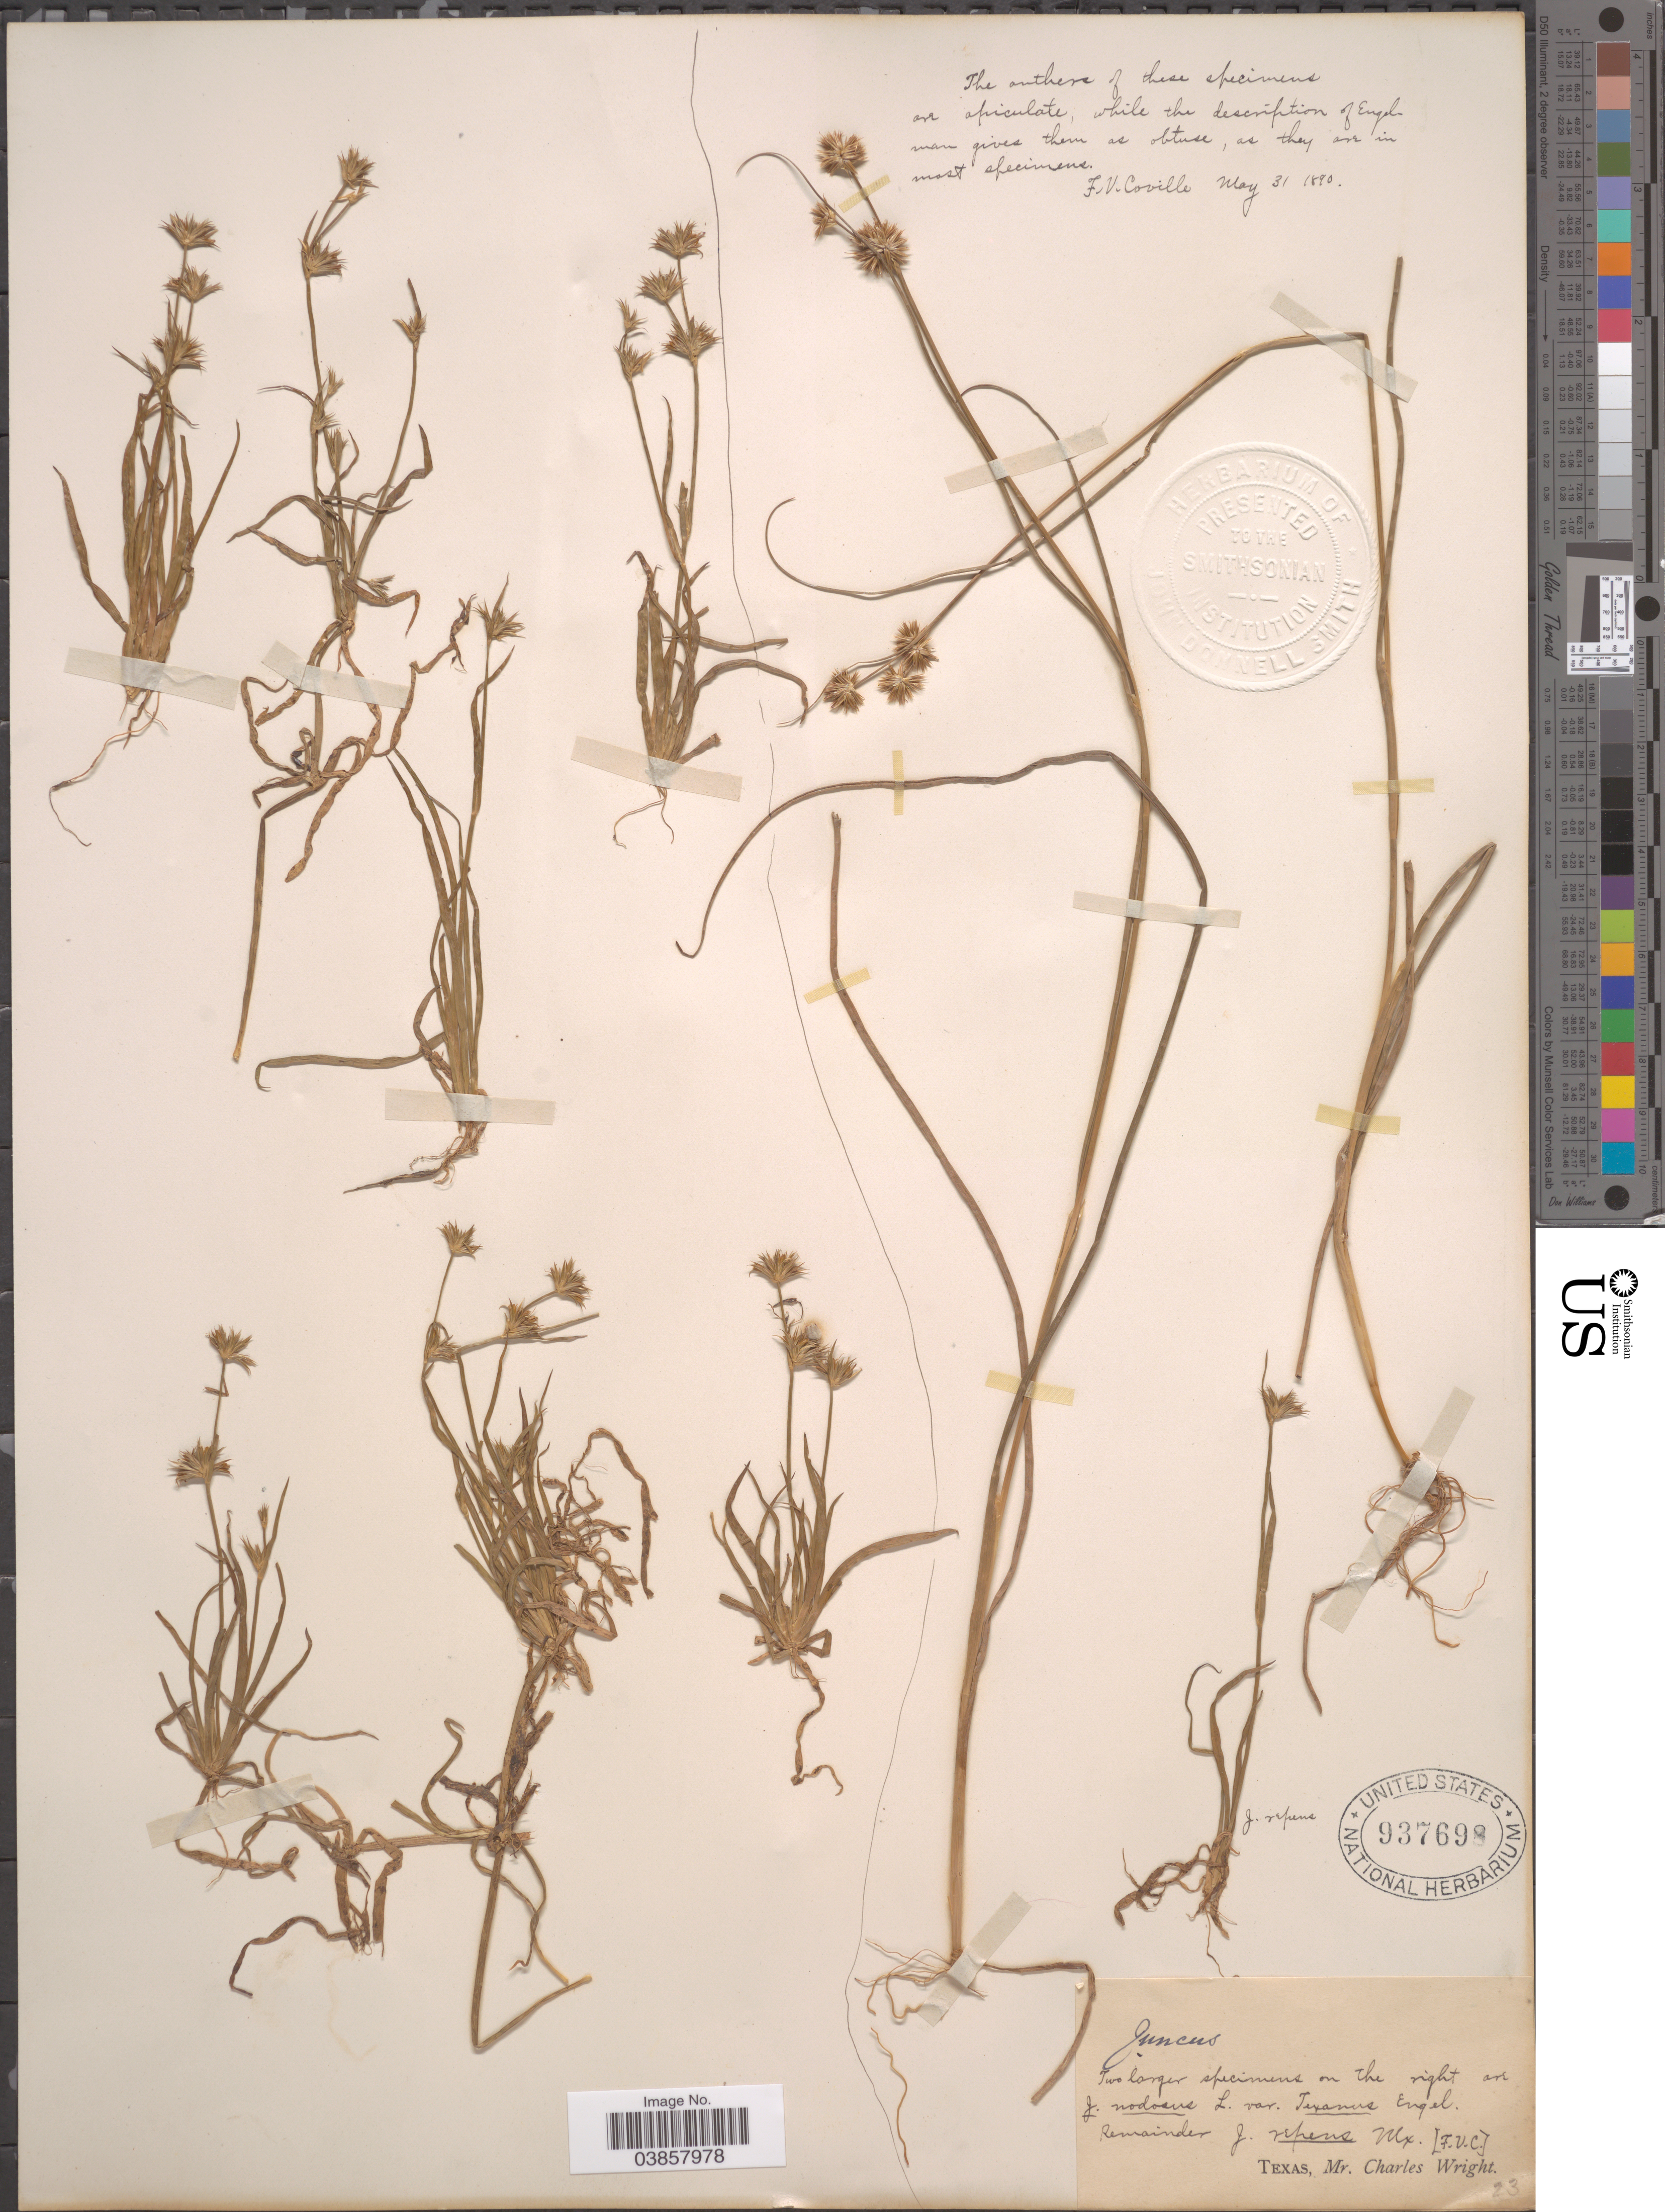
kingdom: Plantae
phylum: Tracheophyta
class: Liliopsida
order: Poales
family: Juncaceae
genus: Juncus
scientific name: Juncus texanus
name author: (Engelm.) Coville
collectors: C. Wright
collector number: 23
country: United States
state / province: Texas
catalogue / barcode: US 937698